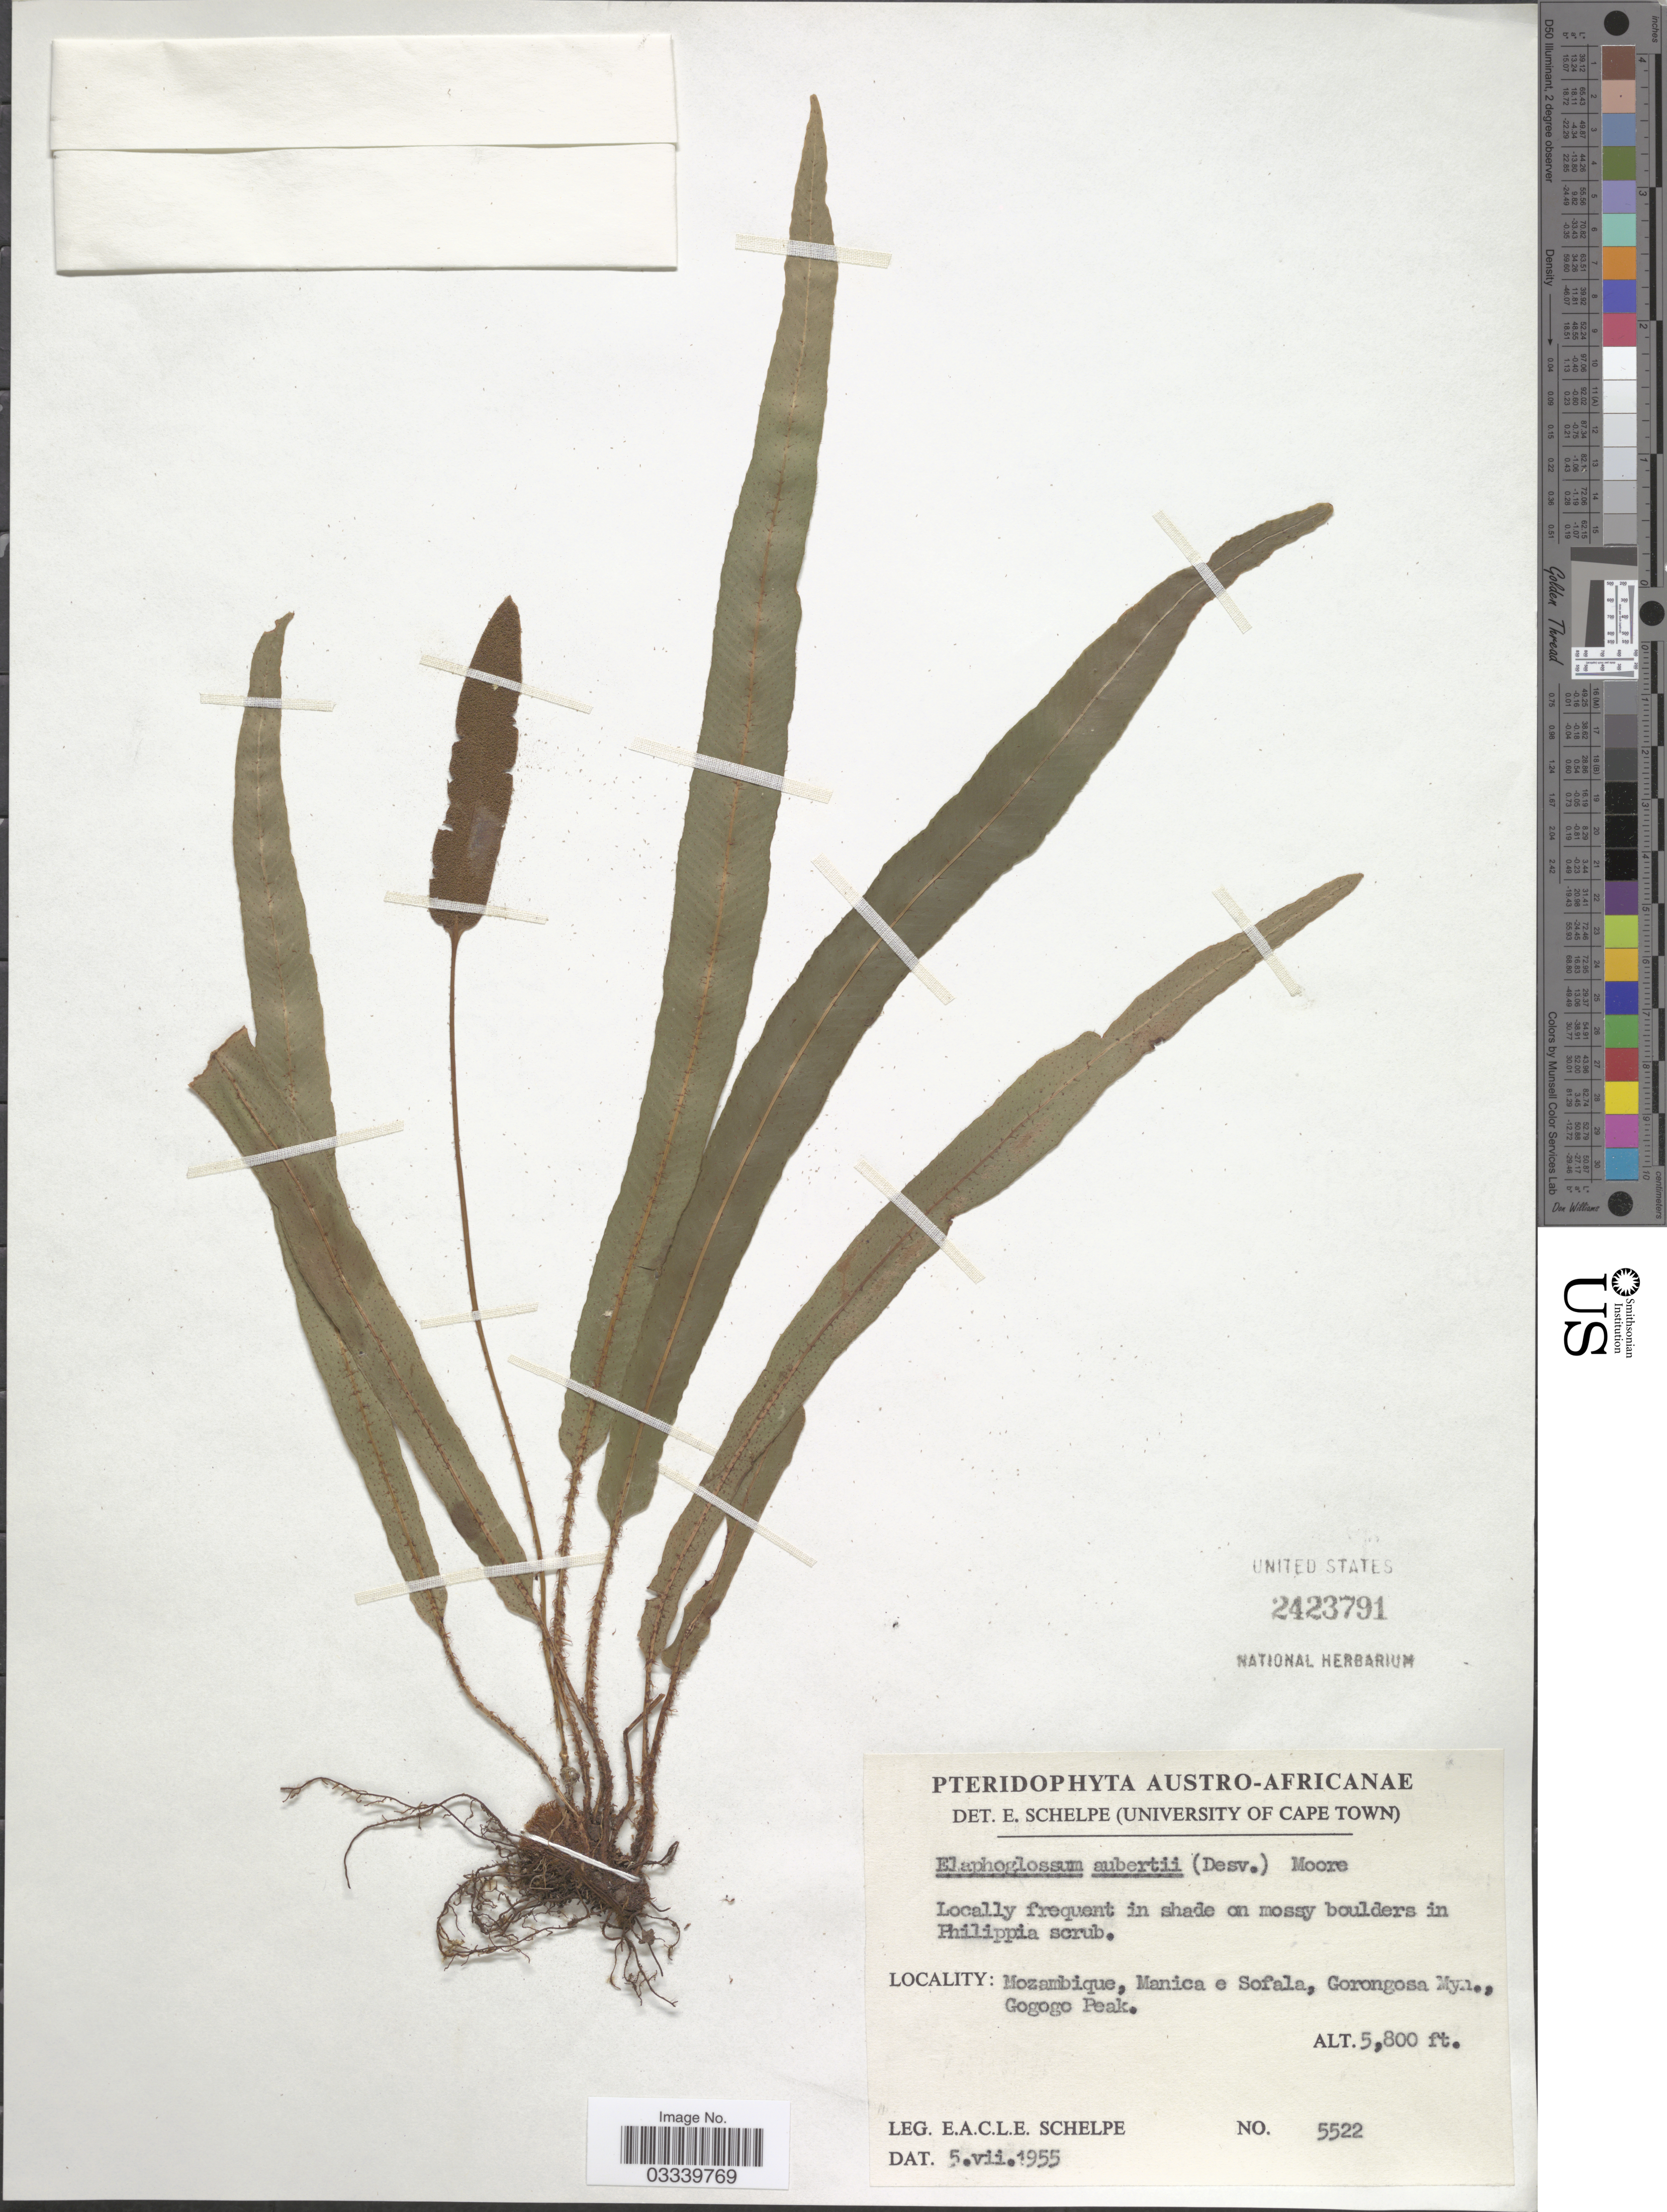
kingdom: Plantae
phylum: Tracheophyta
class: Polypodiopsida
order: Polypodiales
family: Dryopteridaceae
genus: Elaphoglossum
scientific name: Elaphoglossum aubertii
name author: (Desv.) T. Moore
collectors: E. A. C. L. E. Schelpe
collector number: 5522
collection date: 1955-07-05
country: Mozambique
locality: Austro-Africanae. Manica e Sofala, Gorongosa Myn., Gogogo Peak.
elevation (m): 1768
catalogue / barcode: US 2423791